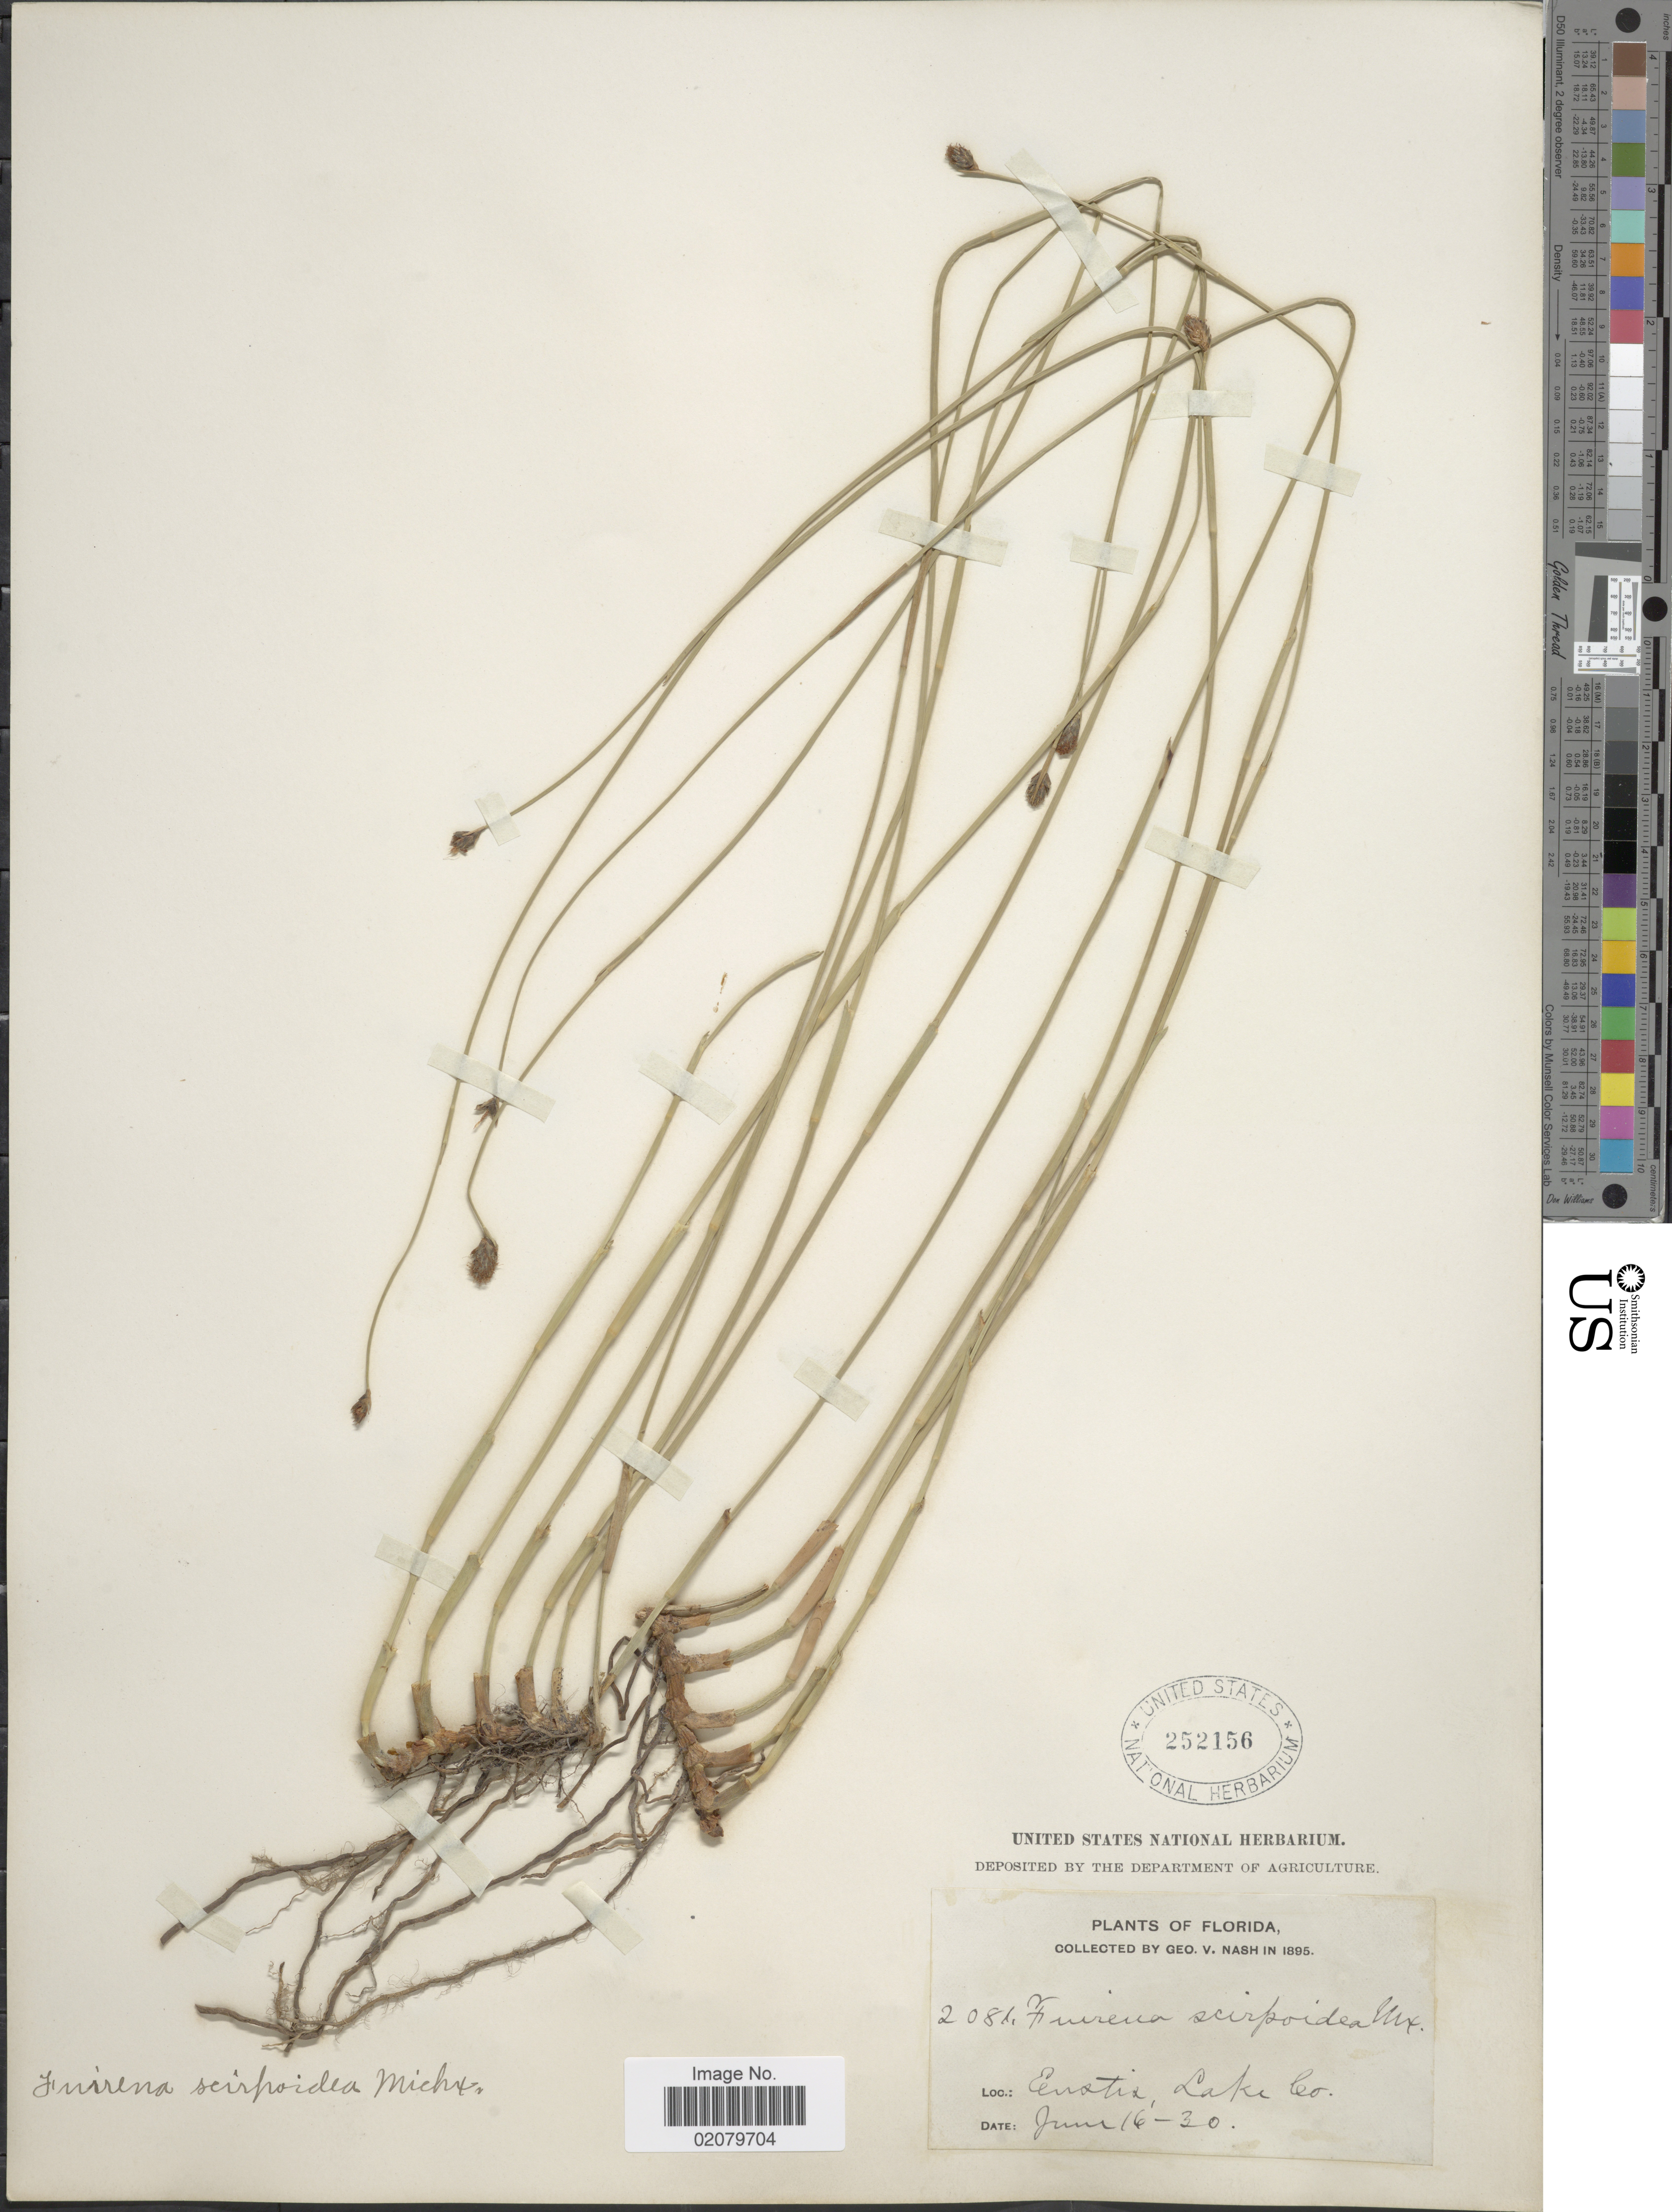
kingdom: Plantae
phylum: Tracheophyta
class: Liliopsida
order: Poales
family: Cyperaceae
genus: Fuirena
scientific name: Fuirena scirpoidea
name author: Michx.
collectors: G. V. Nash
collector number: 2081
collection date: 1895-06-16/1895-06-30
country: United States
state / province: Florida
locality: Eustis, Lake Co.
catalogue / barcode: US 252156